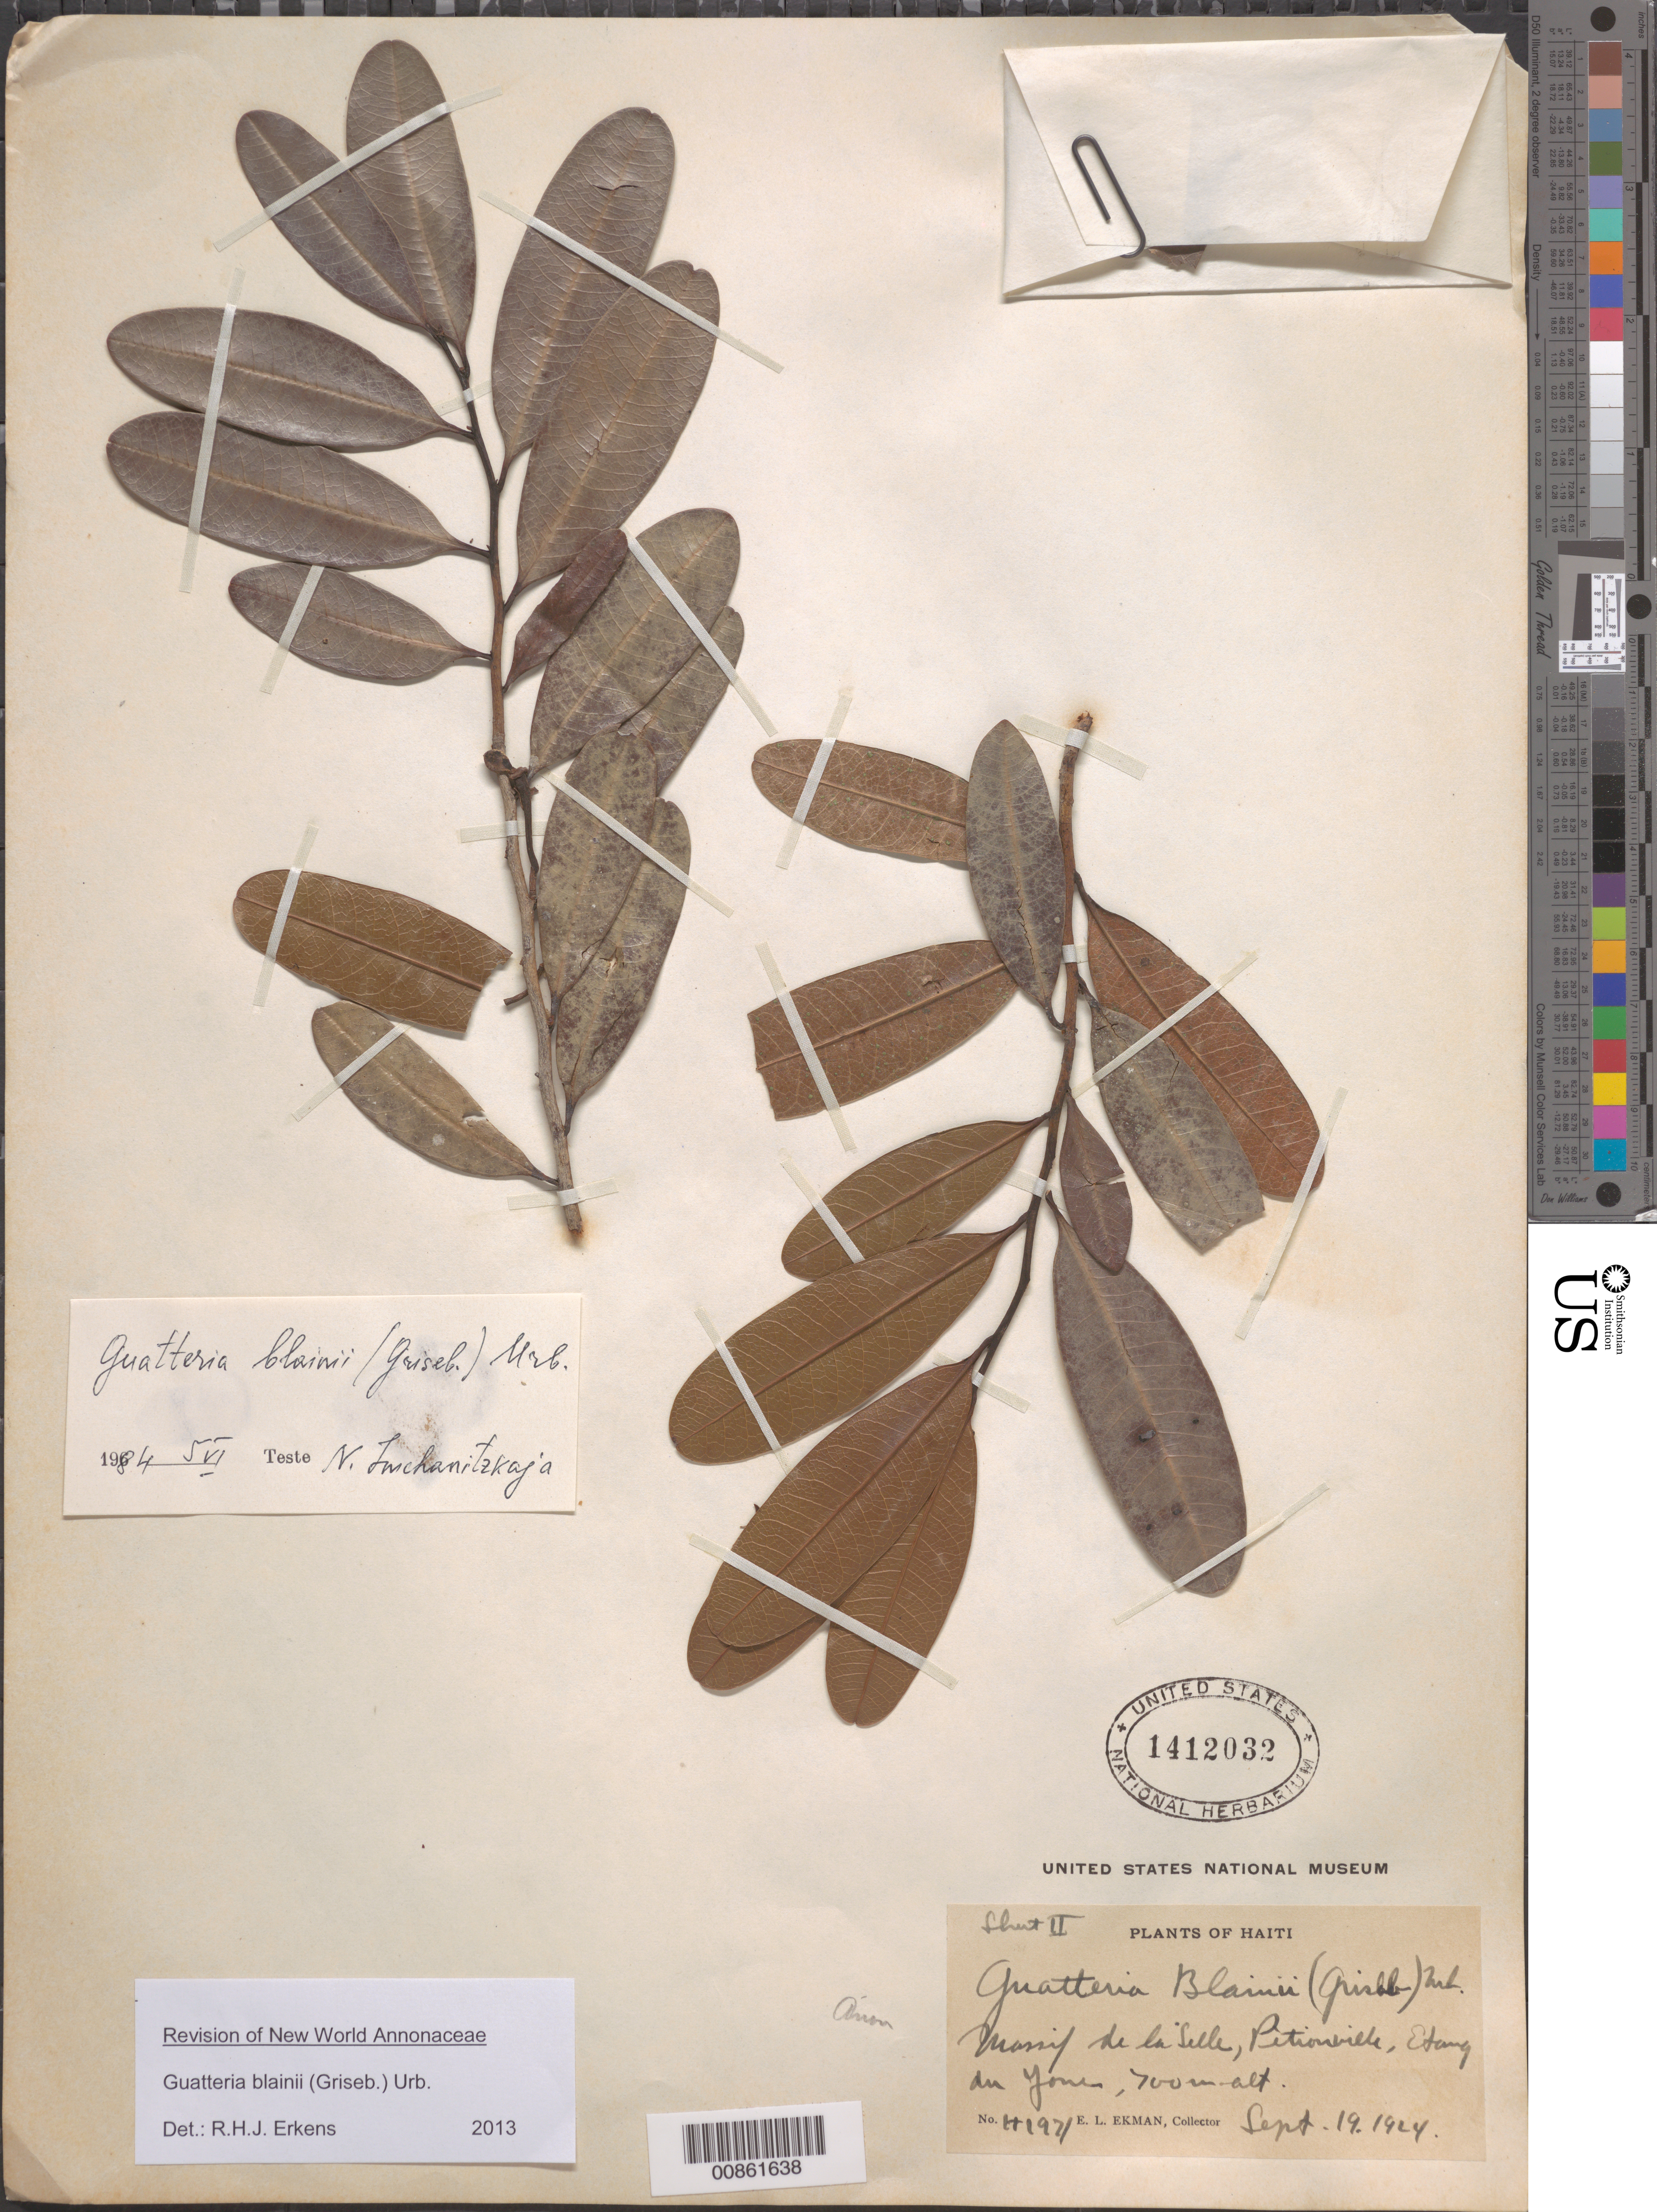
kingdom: Plantae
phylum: Tracheophyta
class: Magnoliopsida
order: Magnoliales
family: Annonaceae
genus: Guatteria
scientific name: Guatteria blainii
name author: (Griseb.) Urb.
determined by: Erkens, R. H. J.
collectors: E. L. Ekman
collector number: H 1971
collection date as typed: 19 Sep 1924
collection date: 1924-09-19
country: Haiti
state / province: Ouest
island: Hispaniola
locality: Massif de la Selle, Pétionville, Etang du Jonc.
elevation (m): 700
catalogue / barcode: US 1412032